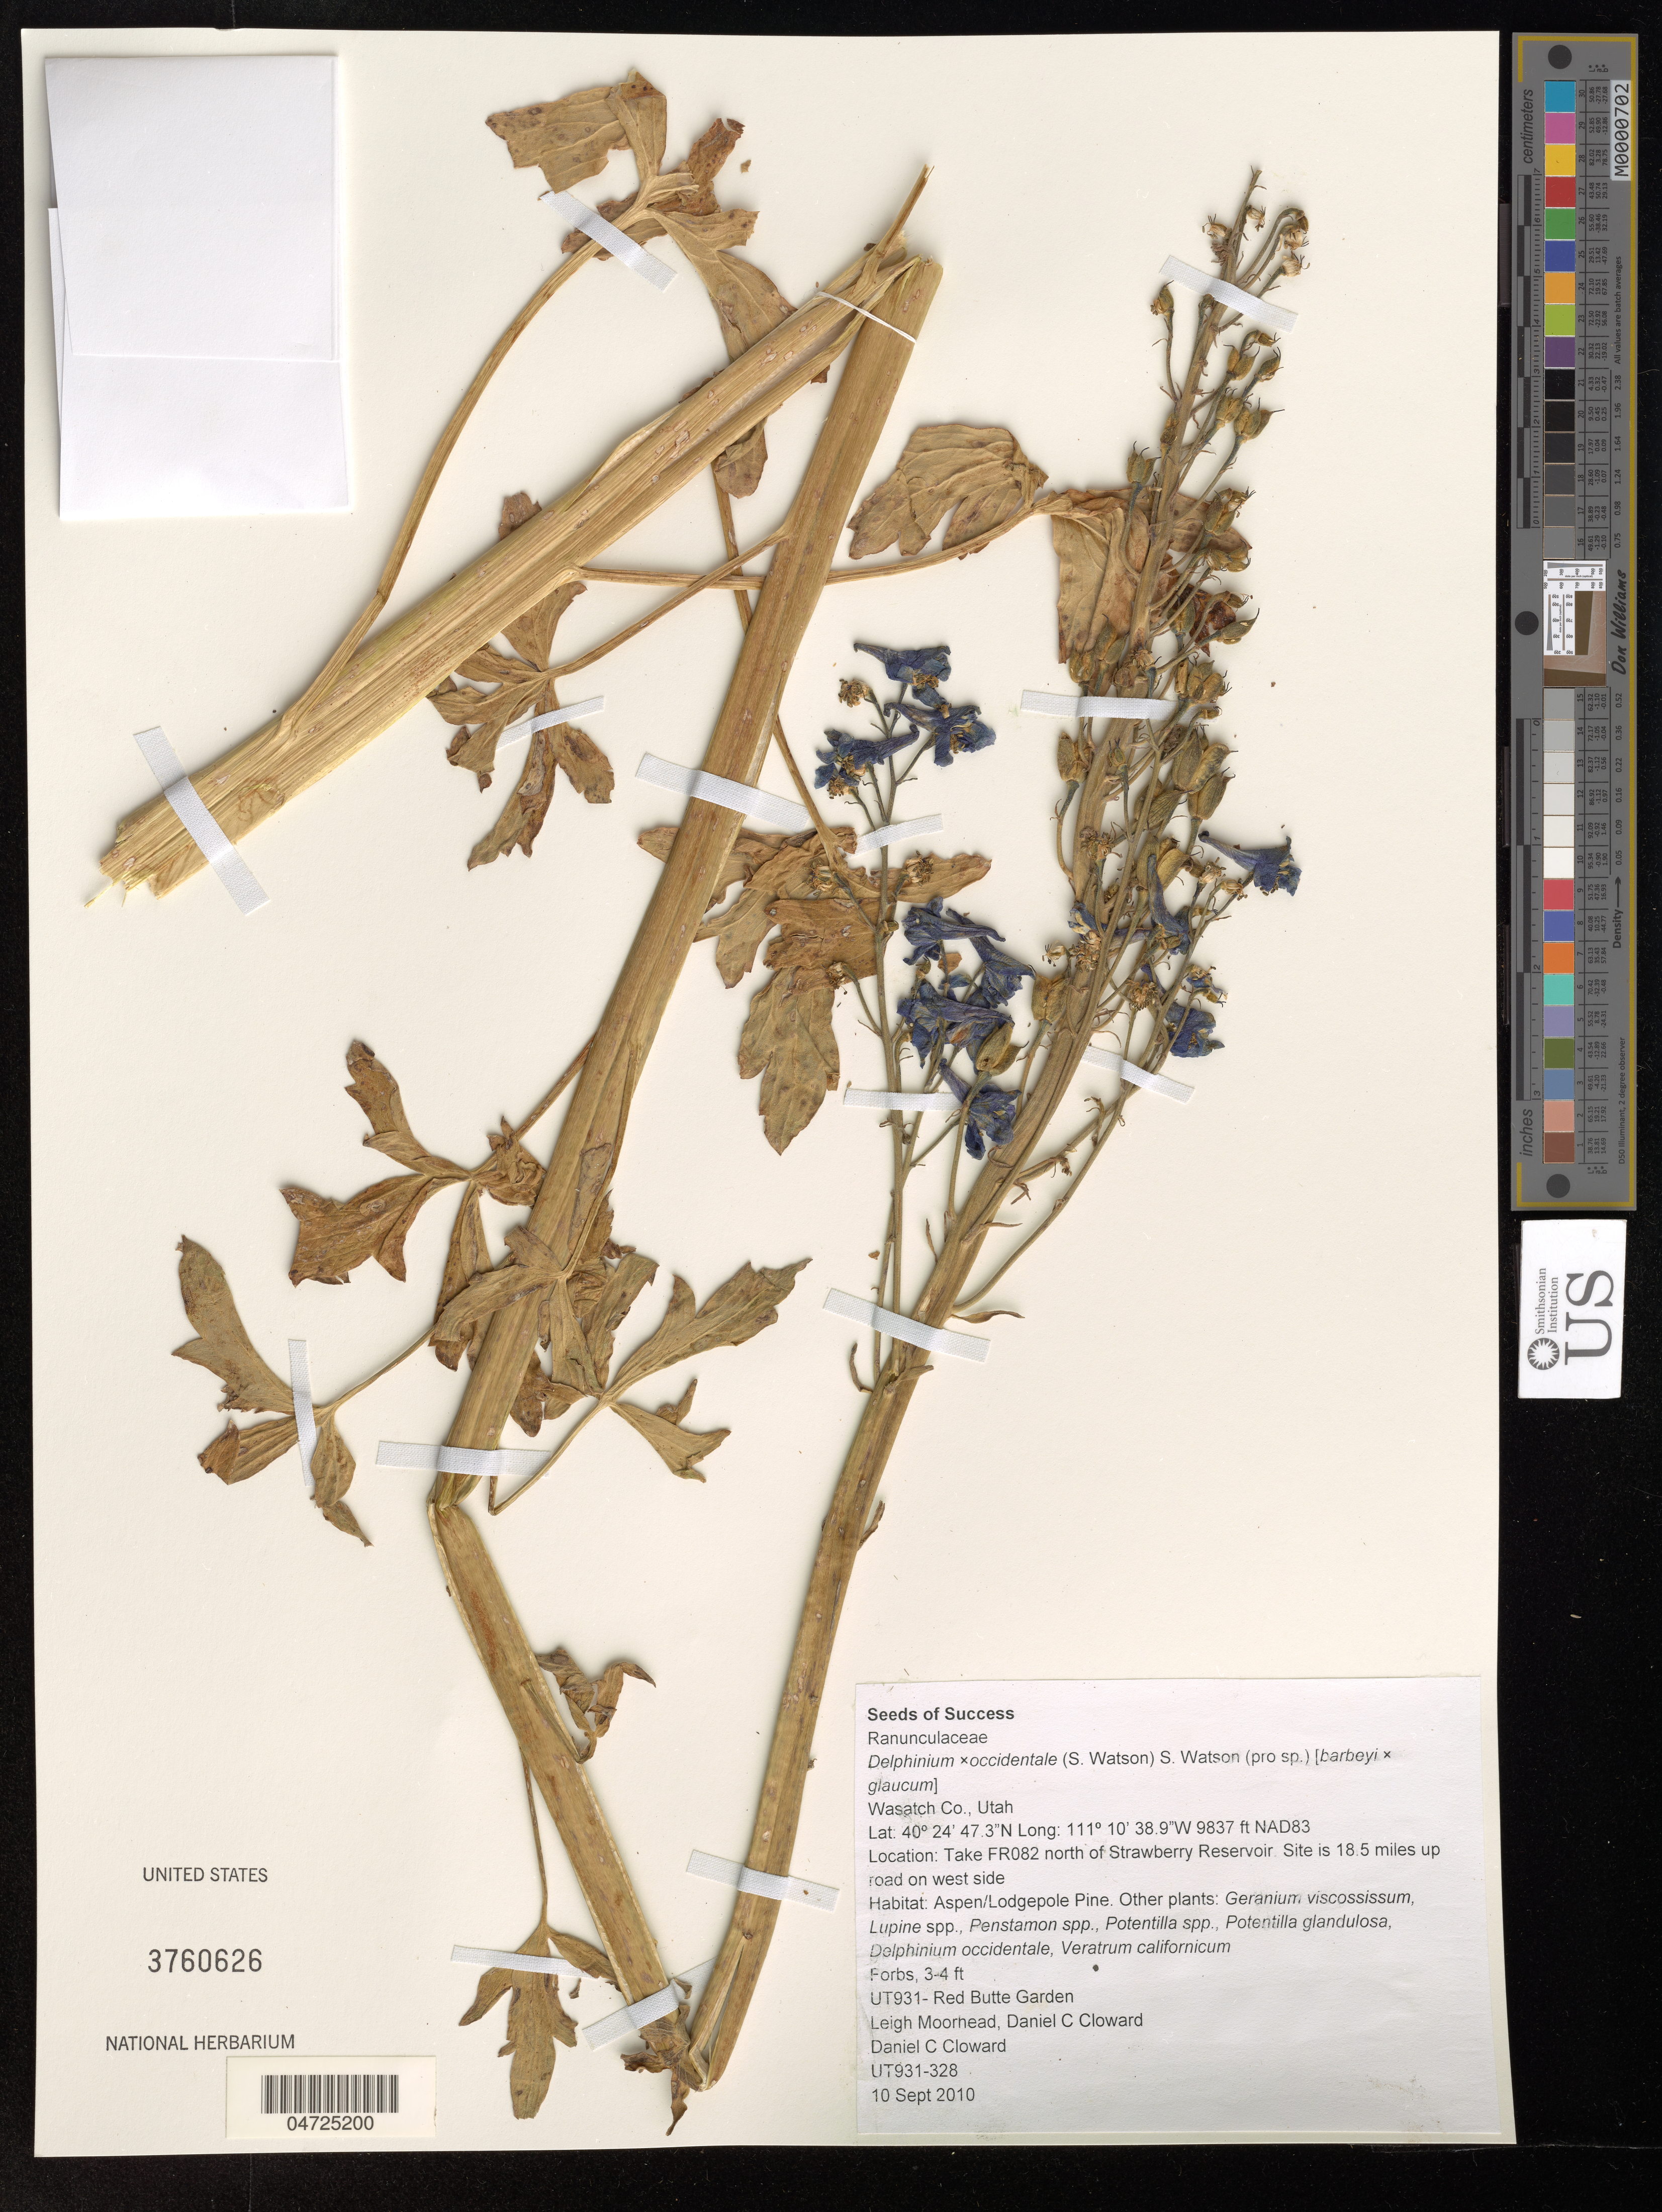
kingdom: Plantae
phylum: Tracheophyta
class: Magnoliopsida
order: Ranunculales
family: Ranunculaceae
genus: Delphinium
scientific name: Delphinium x occidentale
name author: (S. Watson) S. Watson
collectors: L. Moorhead & D. Cloward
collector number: UT931-328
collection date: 2010-09-10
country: United States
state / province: Utah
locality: NAD83. Wasatch Co. Take FR082 north of Strawberry Reservoir Site is 18.5 miles up road on west side.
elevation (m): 2998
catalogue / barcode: US 3760626